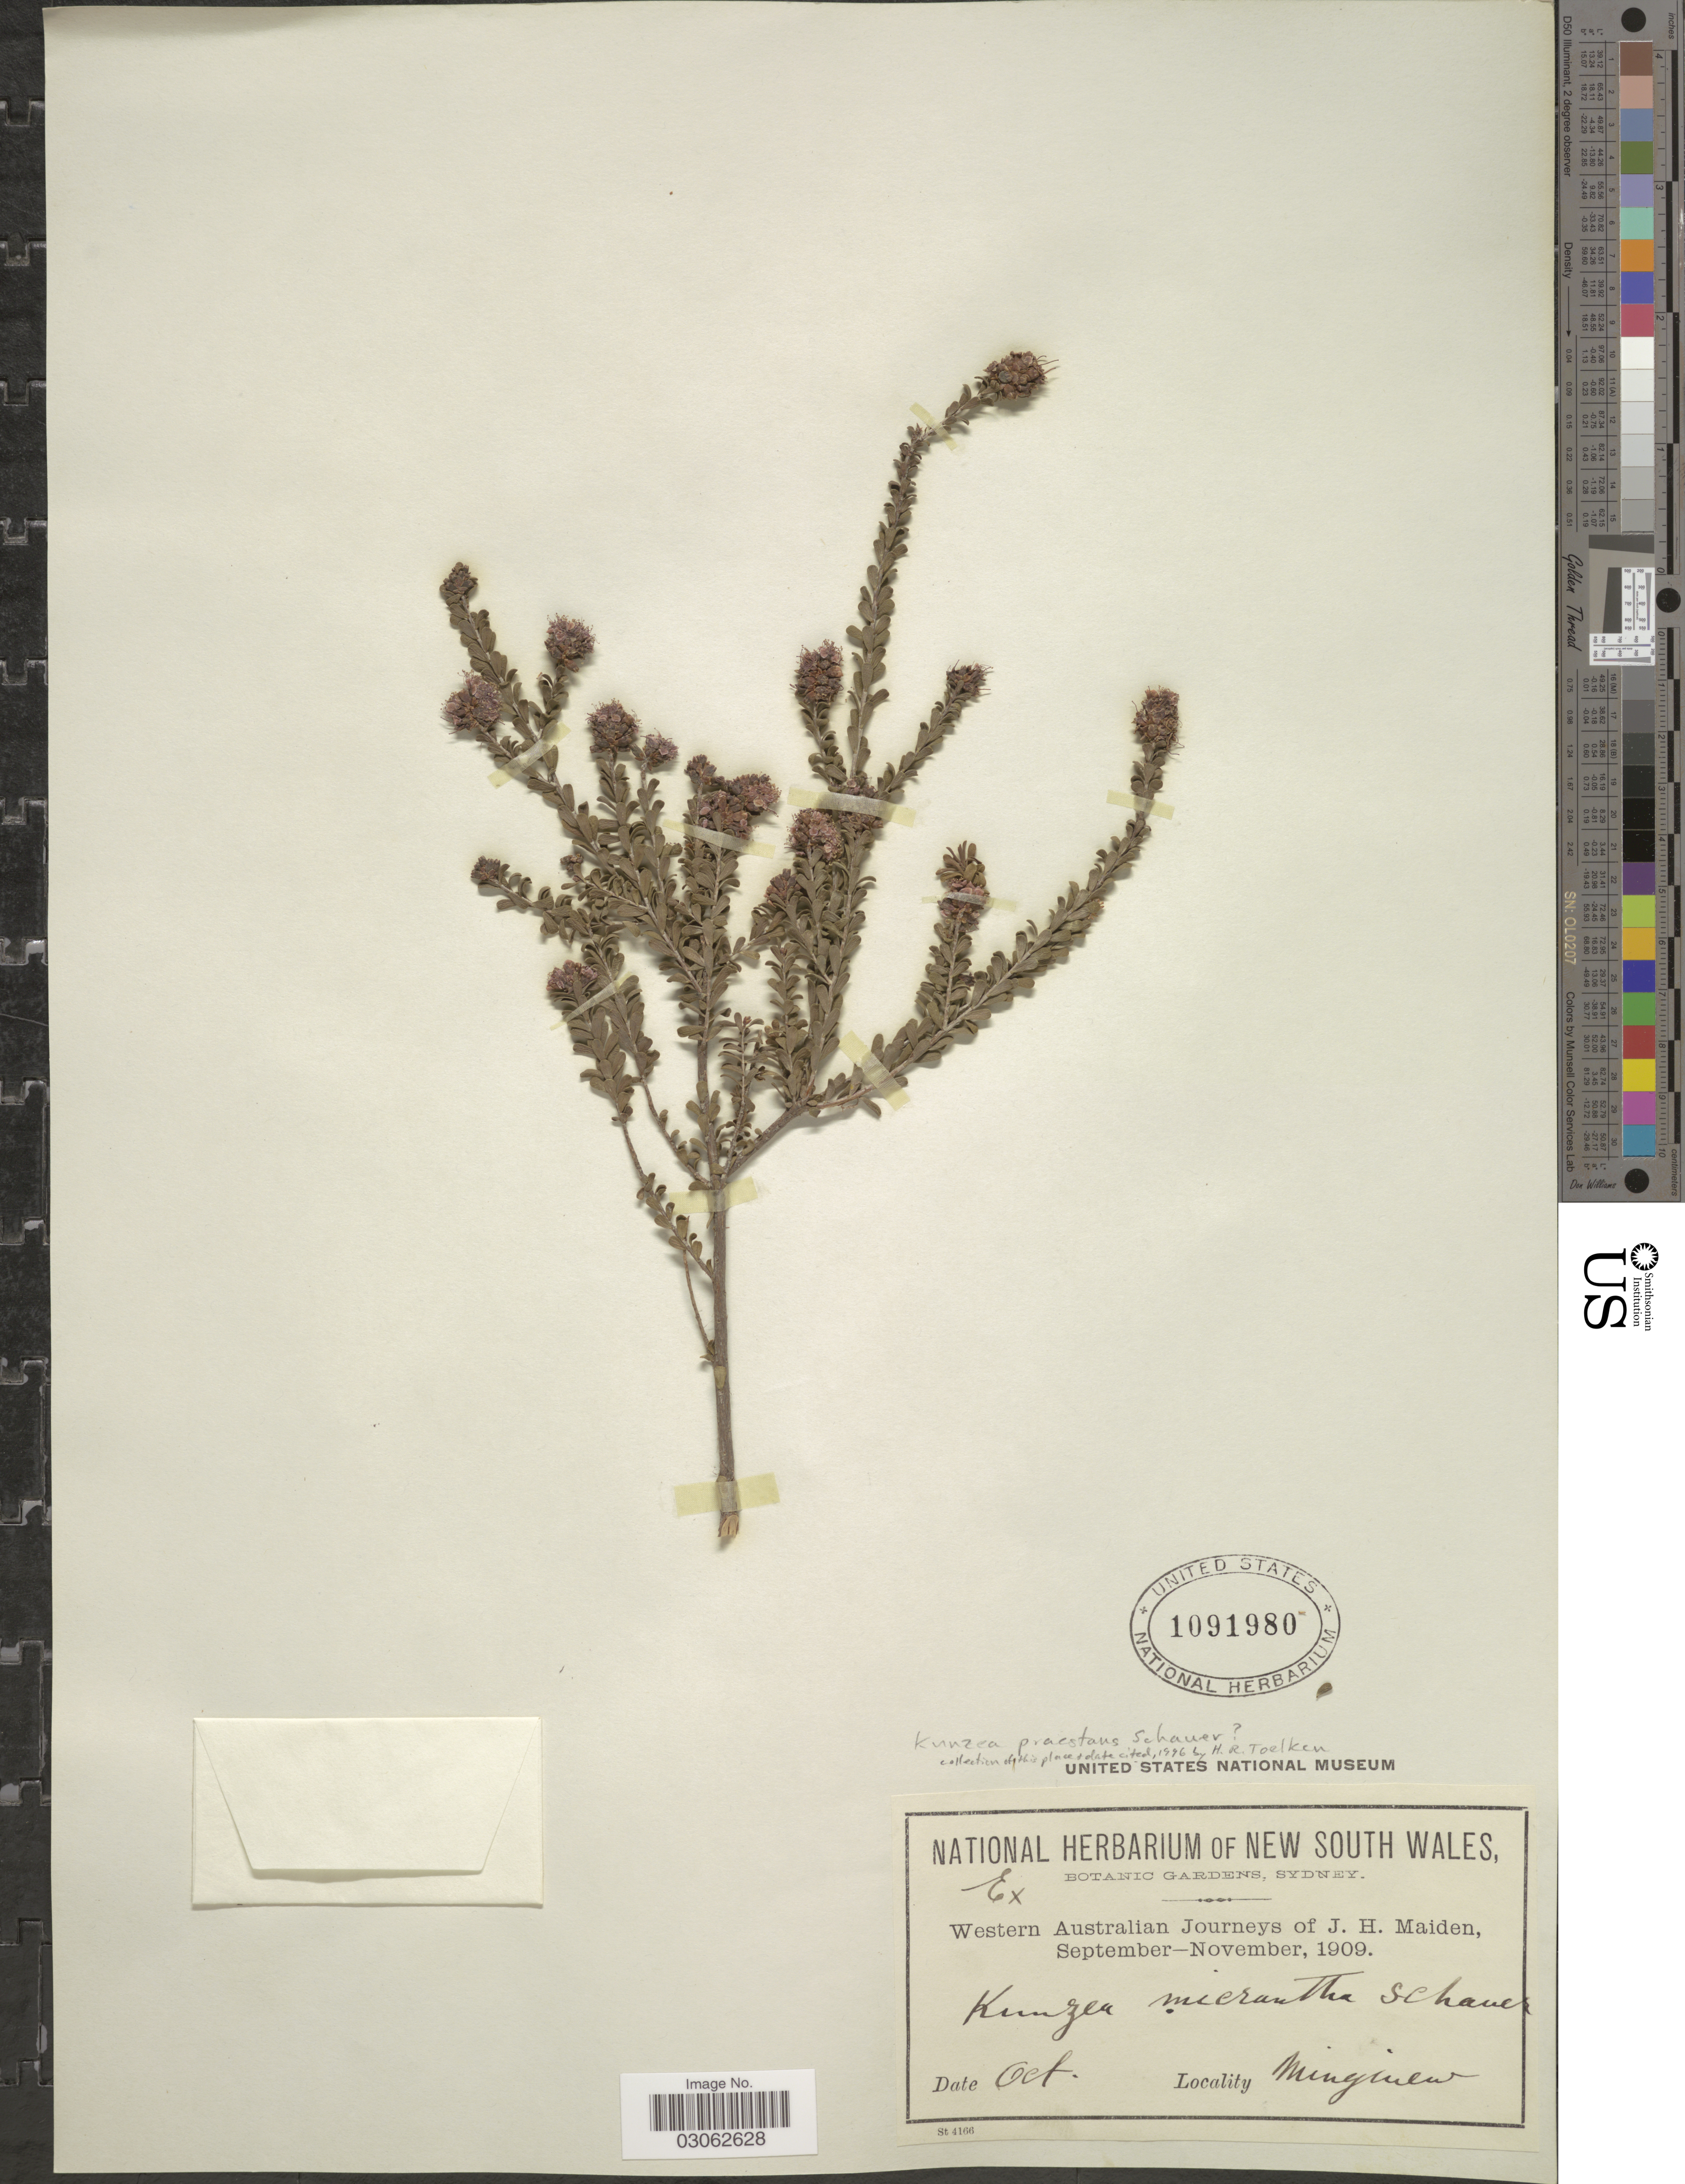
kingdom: Plantae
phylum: Tracheophyta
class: Magnoliopsida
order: Myrtales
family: Myrtaceae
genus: Kunzea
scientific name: Kunzea praestans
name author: Schauer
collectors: J. Maiden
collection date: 1909-10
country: Australia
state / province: Western Australia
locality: Minginew.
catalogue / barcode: US 1091980